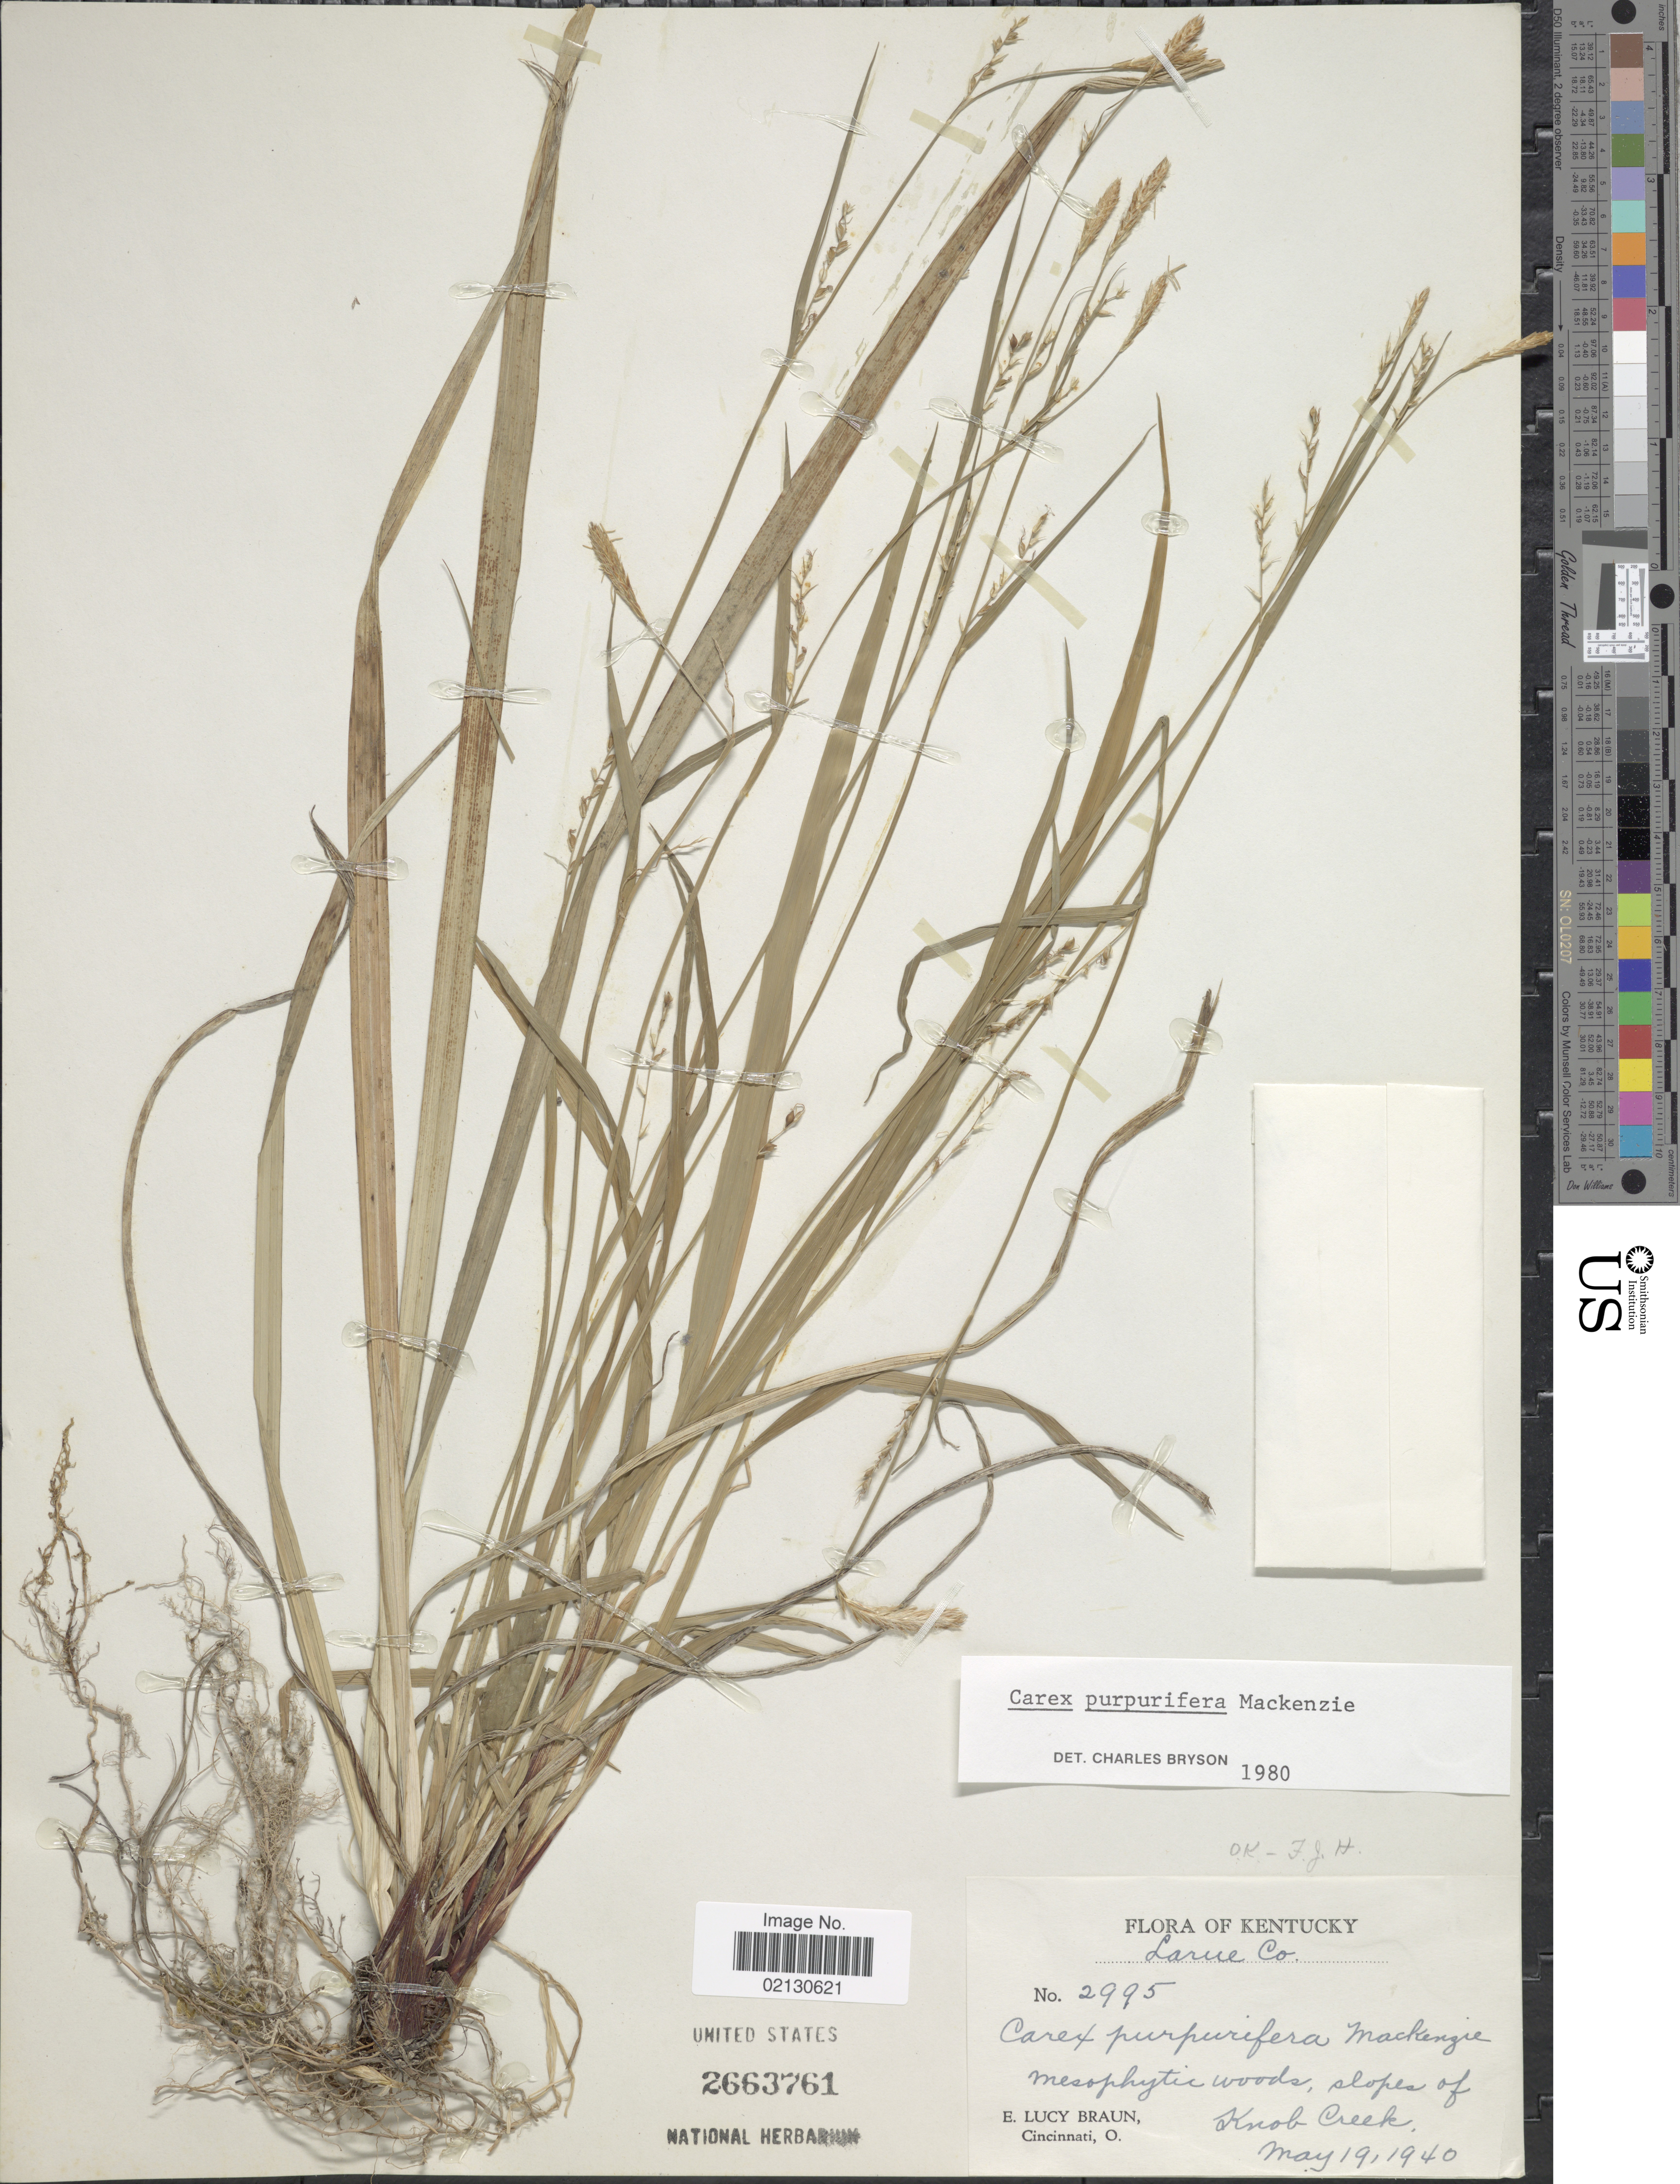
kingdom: Plantae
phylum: Tracheophyta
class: Liliopsida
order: Poales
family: Cyperaceae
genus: Carex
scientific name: Carex purpurifera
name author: Mack.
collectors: E. L. Braun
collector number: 2995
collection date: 1940-05-19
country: United States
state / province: Kentucky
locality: Larue Co. slopes of Knob Creek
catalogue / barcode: US 2663761